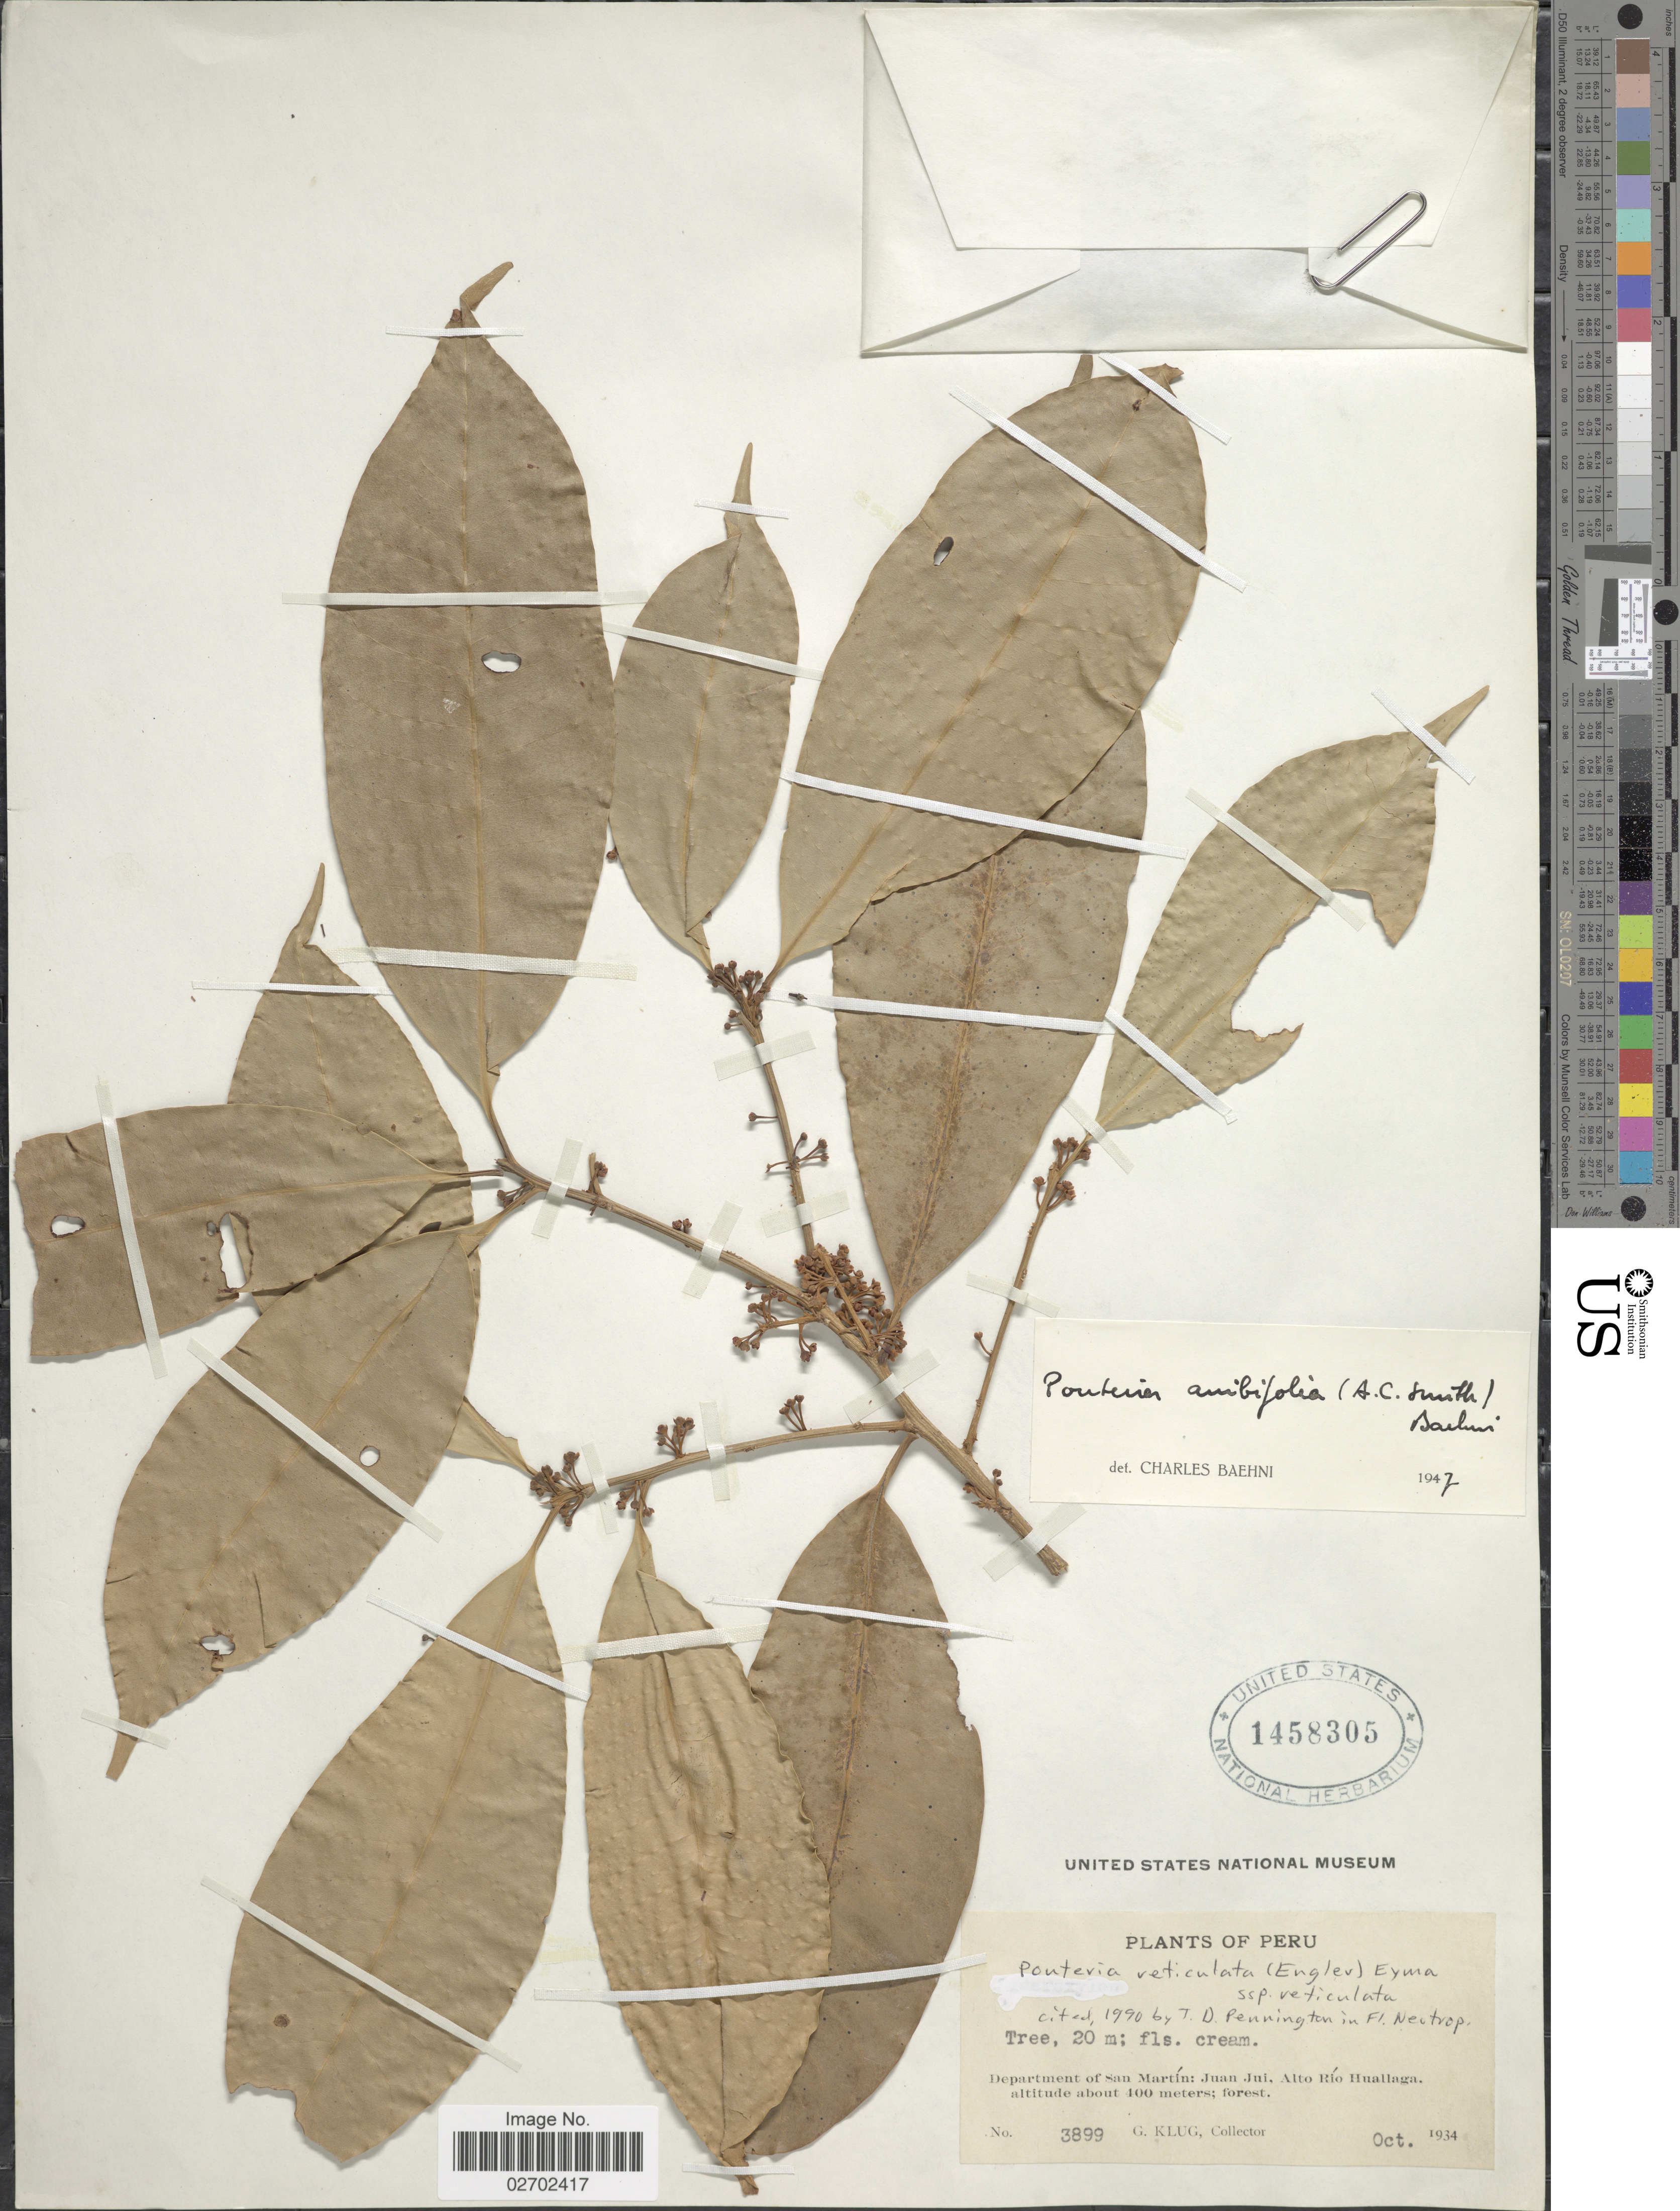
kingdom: Plantae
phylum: Tracheophyta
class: Magnoliopsida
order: Ericales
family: Sapotaceae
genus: Pouteria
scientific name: Pouteria reticulata subsp. reticulata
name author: (Engl.) Eyma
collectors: G. Klug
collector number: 3899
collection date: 1934-10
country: Peru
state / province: San Martín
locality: Department of San Martin: Juan Jui, Alto Rio Huallaga.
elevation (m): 400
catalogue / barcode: US 1458305